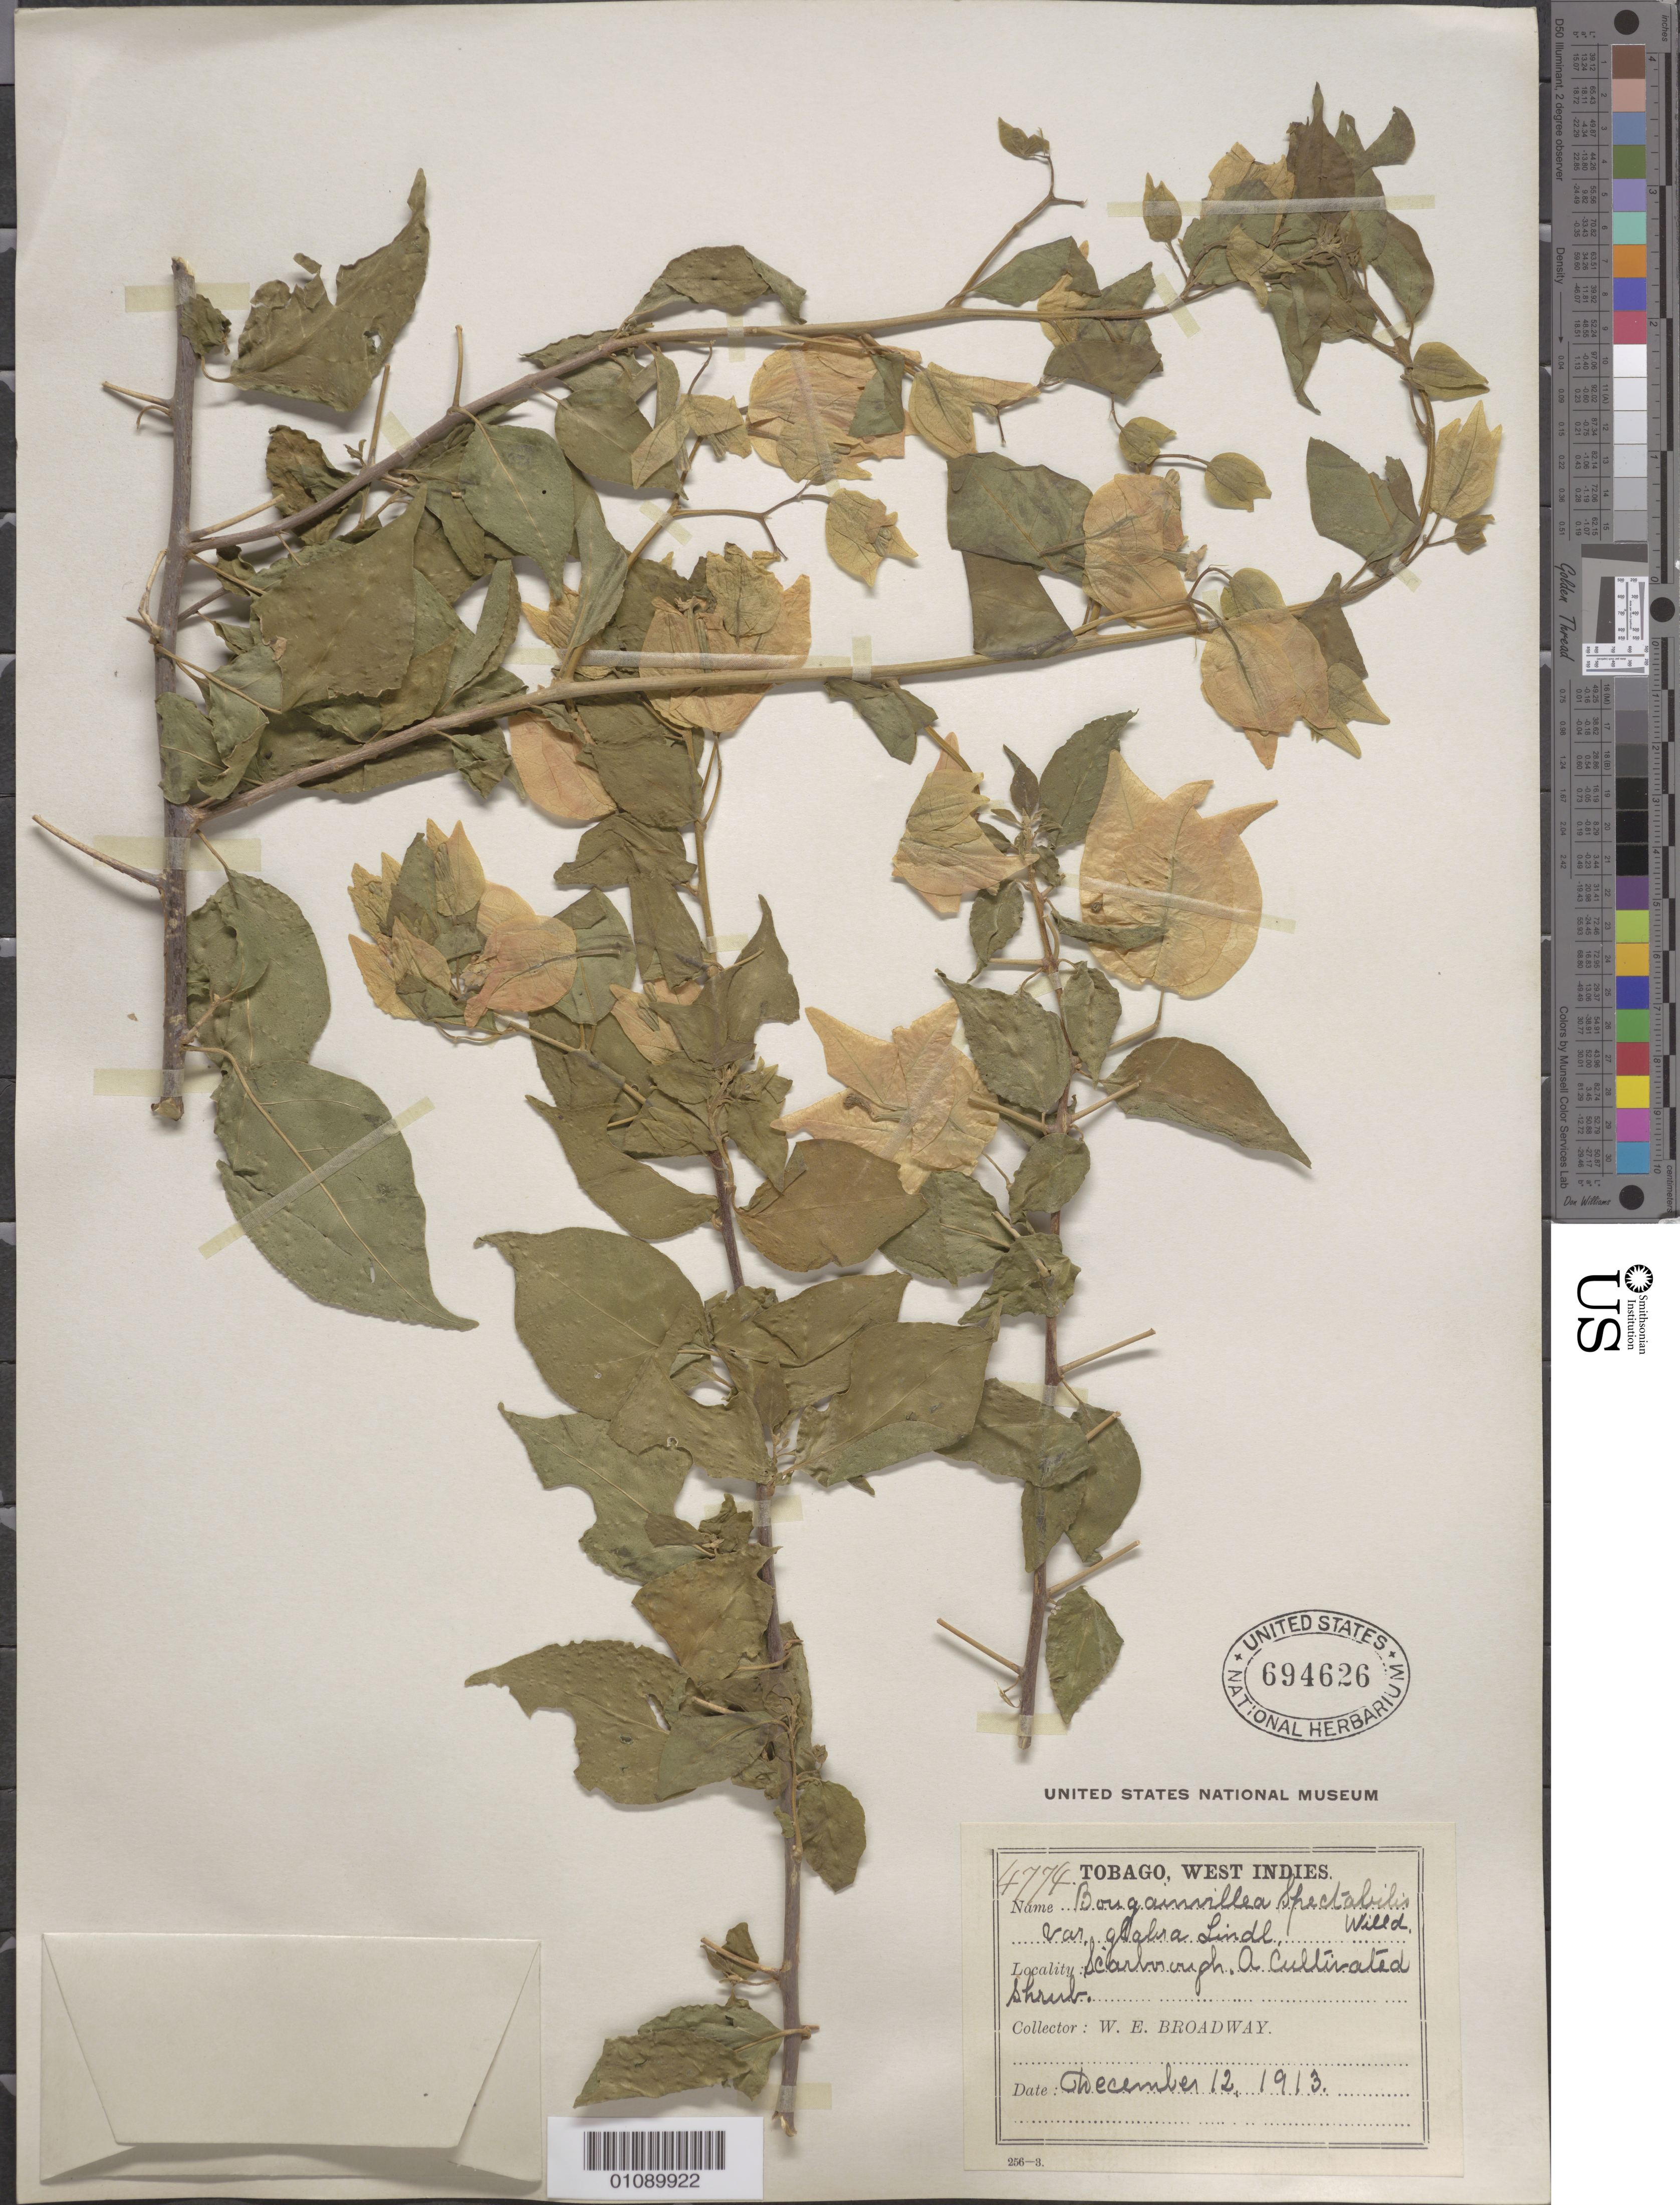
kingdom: Plantae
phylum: Tracheophyta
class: Magnoliopsida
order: Caryophyllales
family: Nyctaginaceae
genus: Bougainvillea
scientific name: Bougainvillea glabra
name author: Choisy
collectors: W. E. Broadway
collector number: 4774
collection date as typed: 12 Dec 1913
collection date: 1913-12-12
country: Trinidad and Tobago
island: Tobago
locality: Tobago, Scarborough.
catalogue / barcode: US 694626